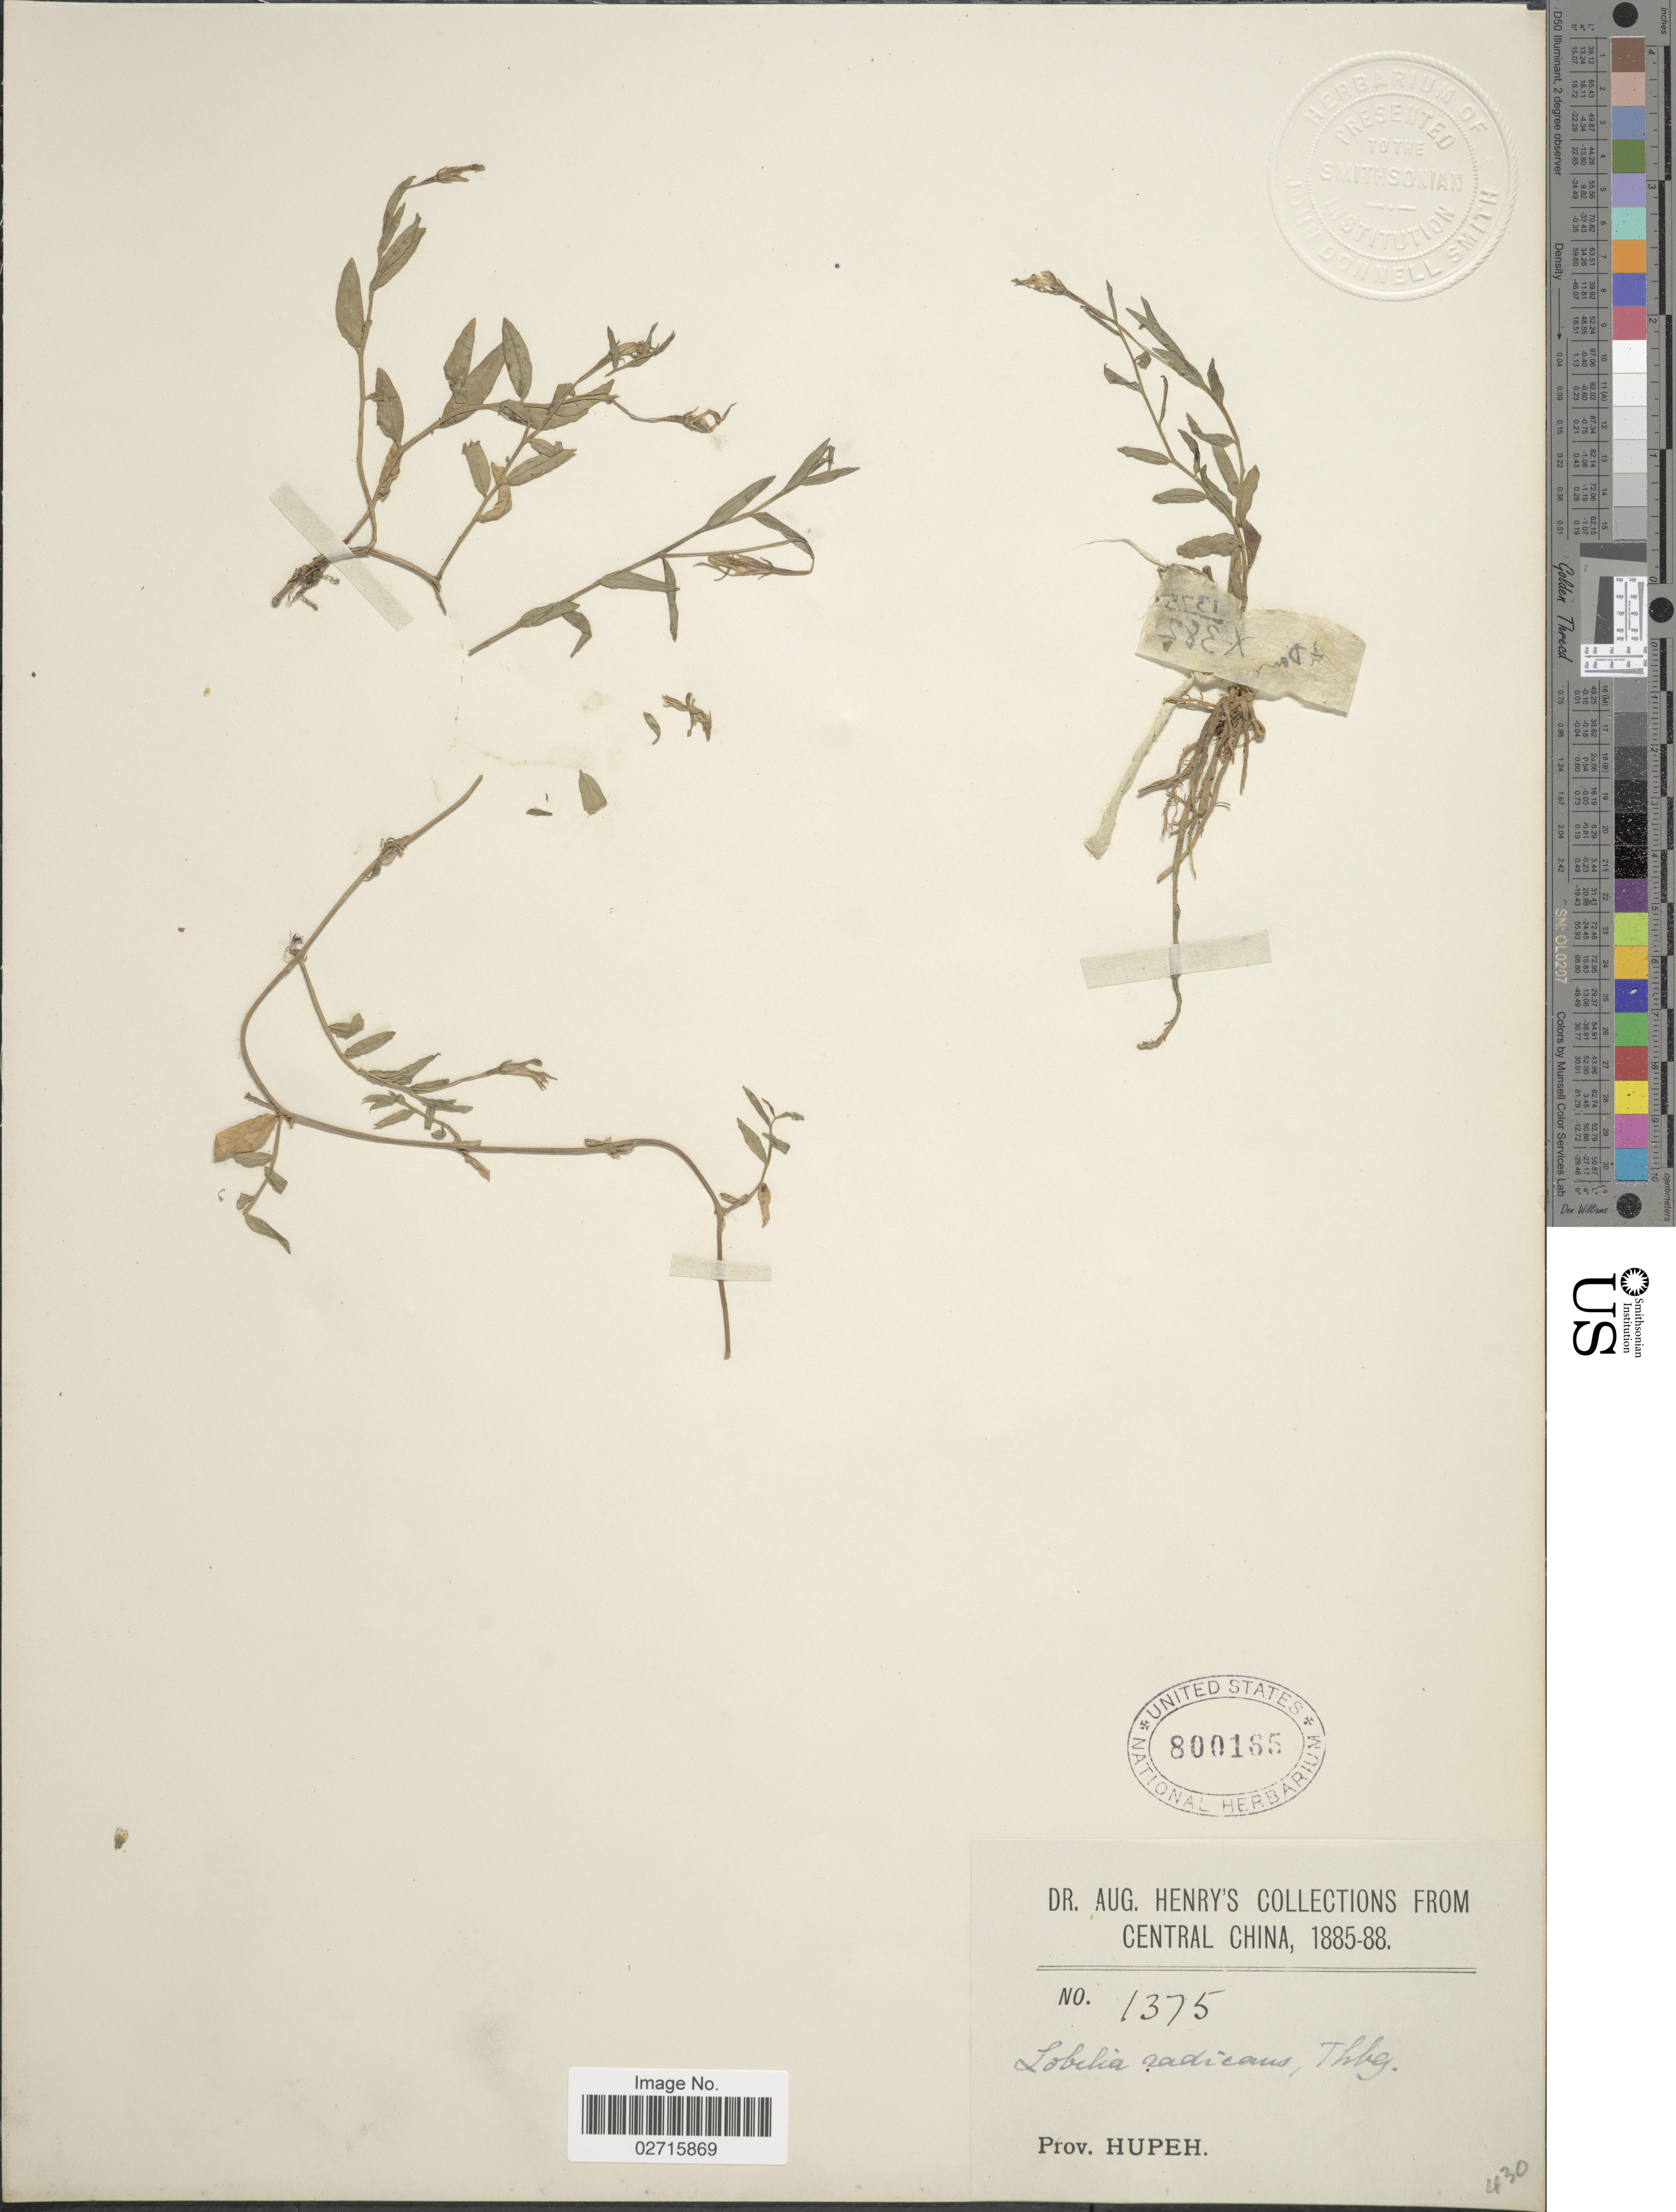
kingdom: Plantae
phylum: Tracheophyta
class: Magnoliopsida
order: Asterales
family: Campanulaceae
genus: Lobelia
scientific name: Lobelia chinensis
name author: Lour.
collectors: A. Henry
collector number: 1375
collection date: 1885/1888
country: China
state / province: Hubei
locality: Prov. Hupeh, Central China.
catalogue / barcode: US 800165